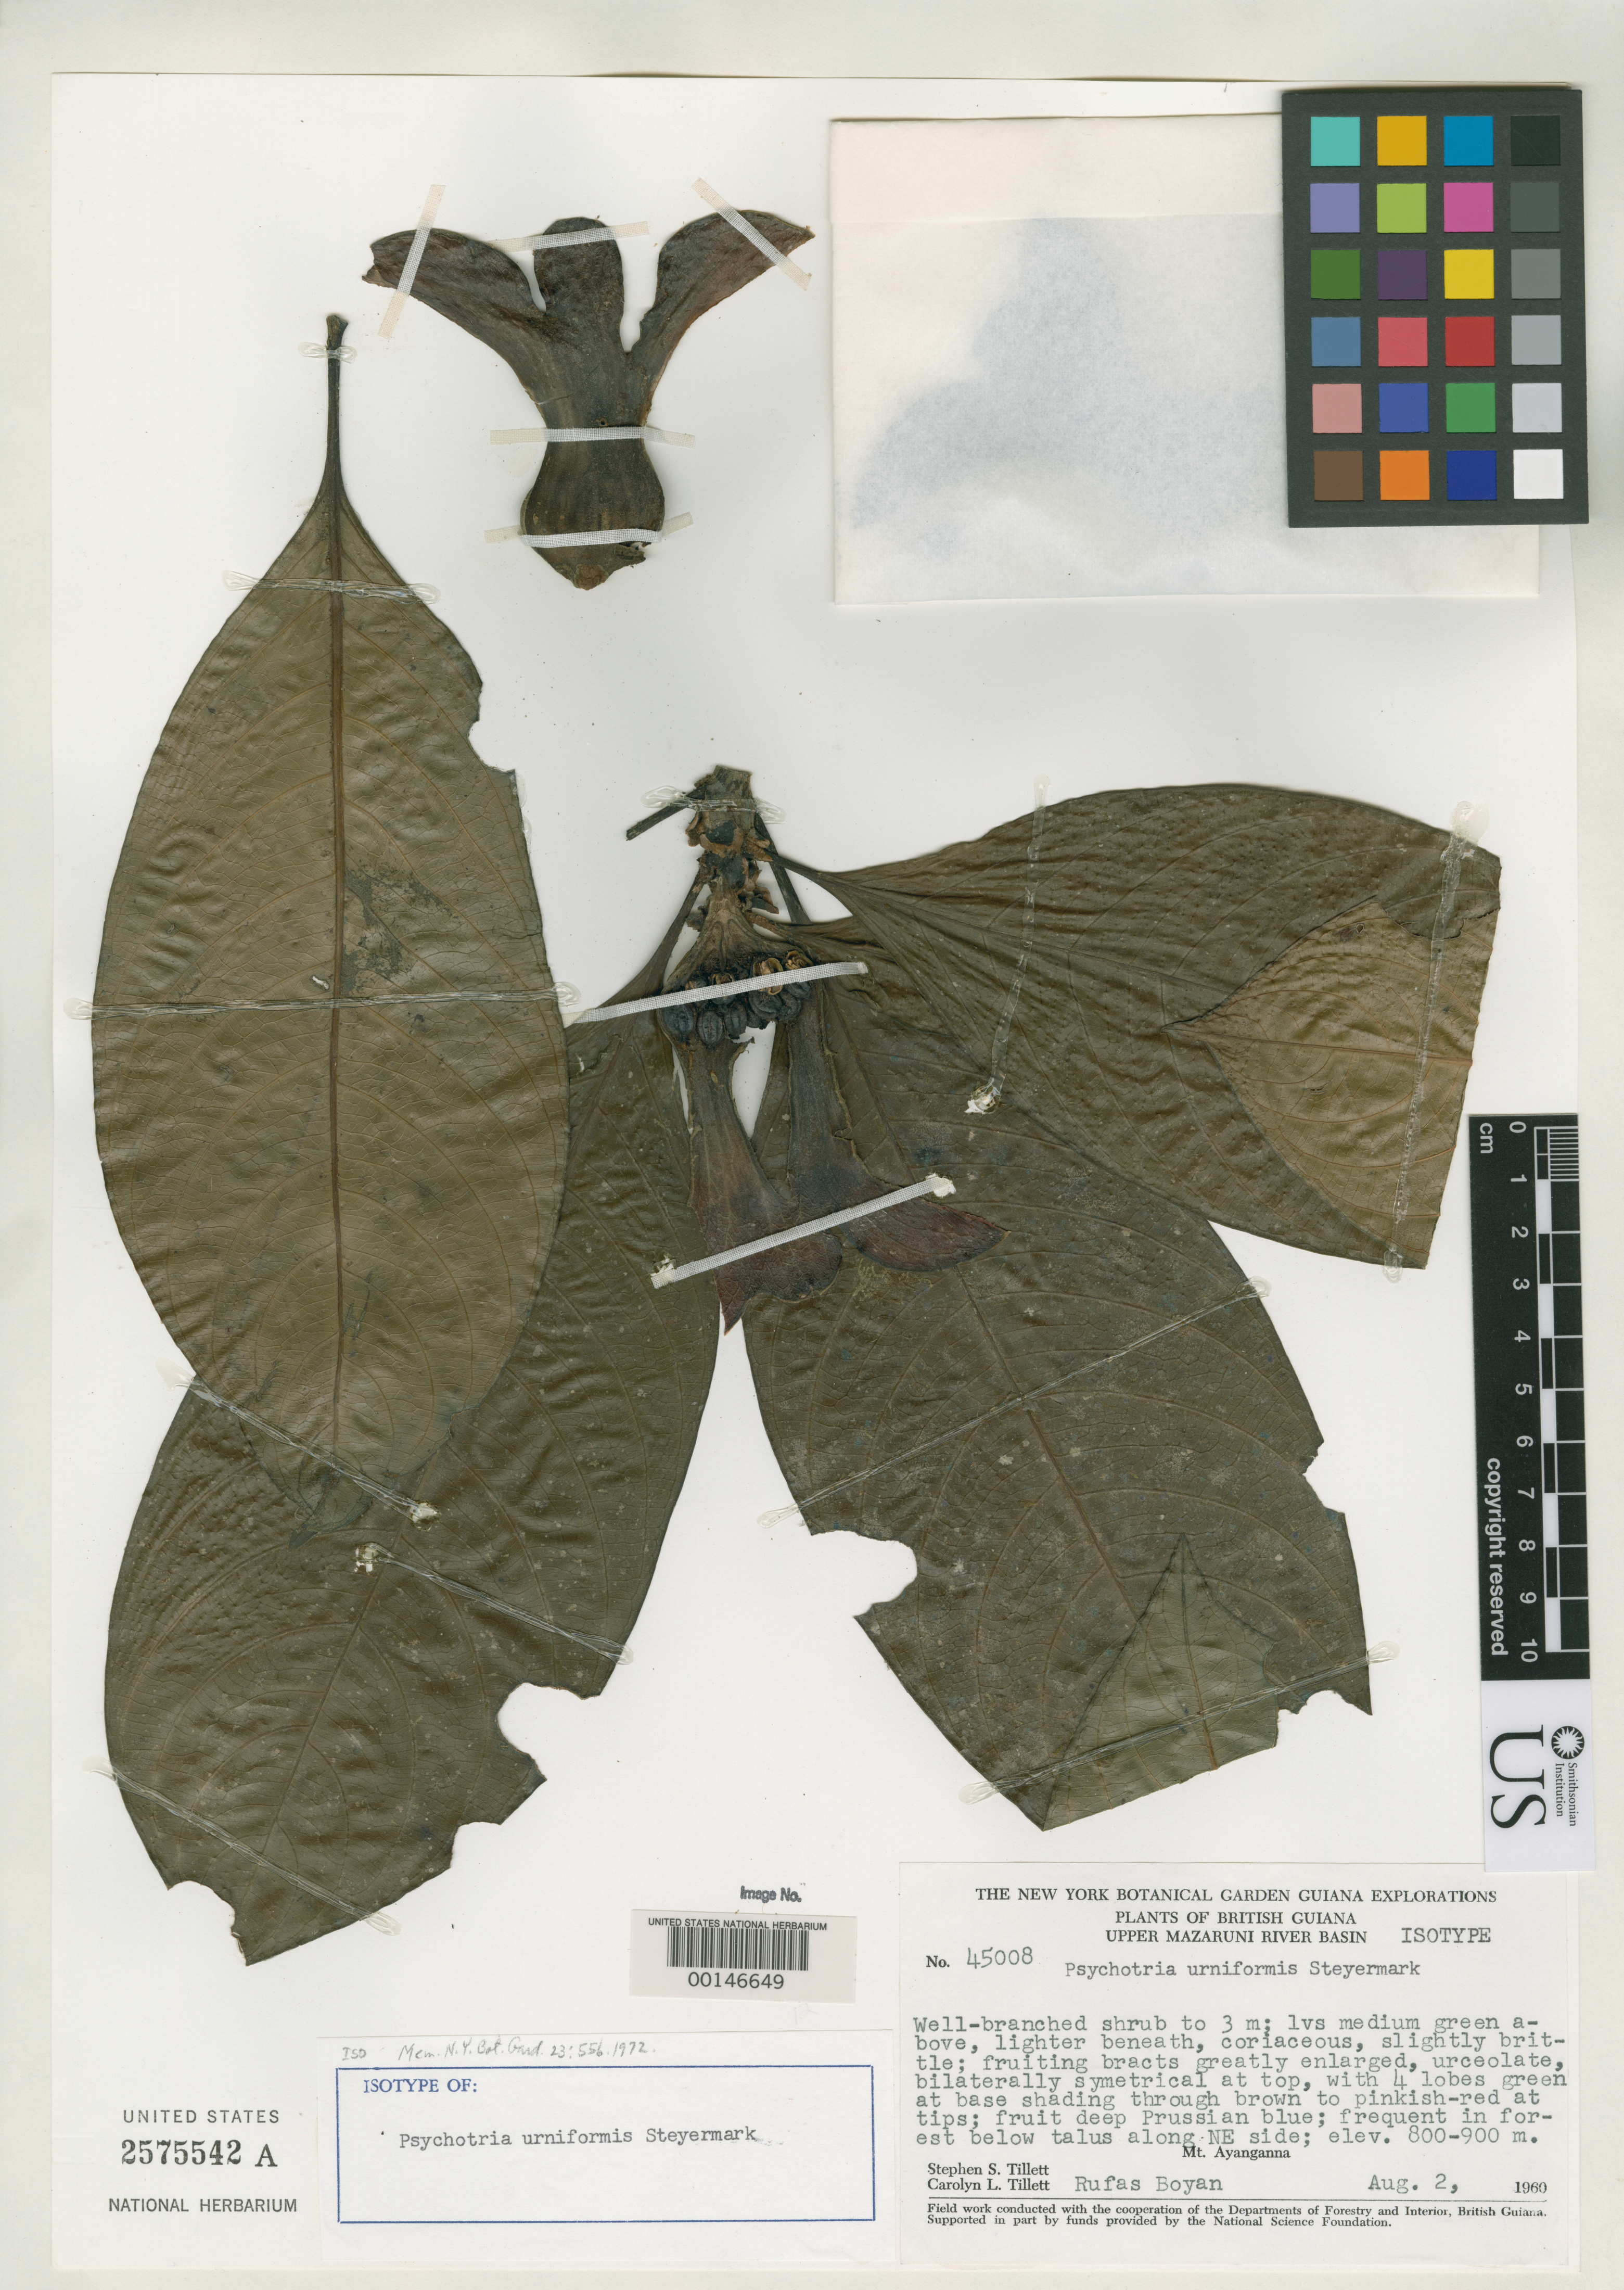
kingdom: Plantae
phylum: Tracheophyta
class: Magnoliopsida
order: Gentianales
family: Rubiaceae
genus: Psychotria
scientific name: Psychotria urniformis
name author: Steyerm.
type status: Isotype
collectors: S. S. Tillett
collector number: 45008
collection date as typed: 02 Aug 1960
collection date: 1960-08-02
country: Guyana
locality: Upper Mazaruni River basin, Mt. Ayanganna.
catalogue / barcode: US 2575542A